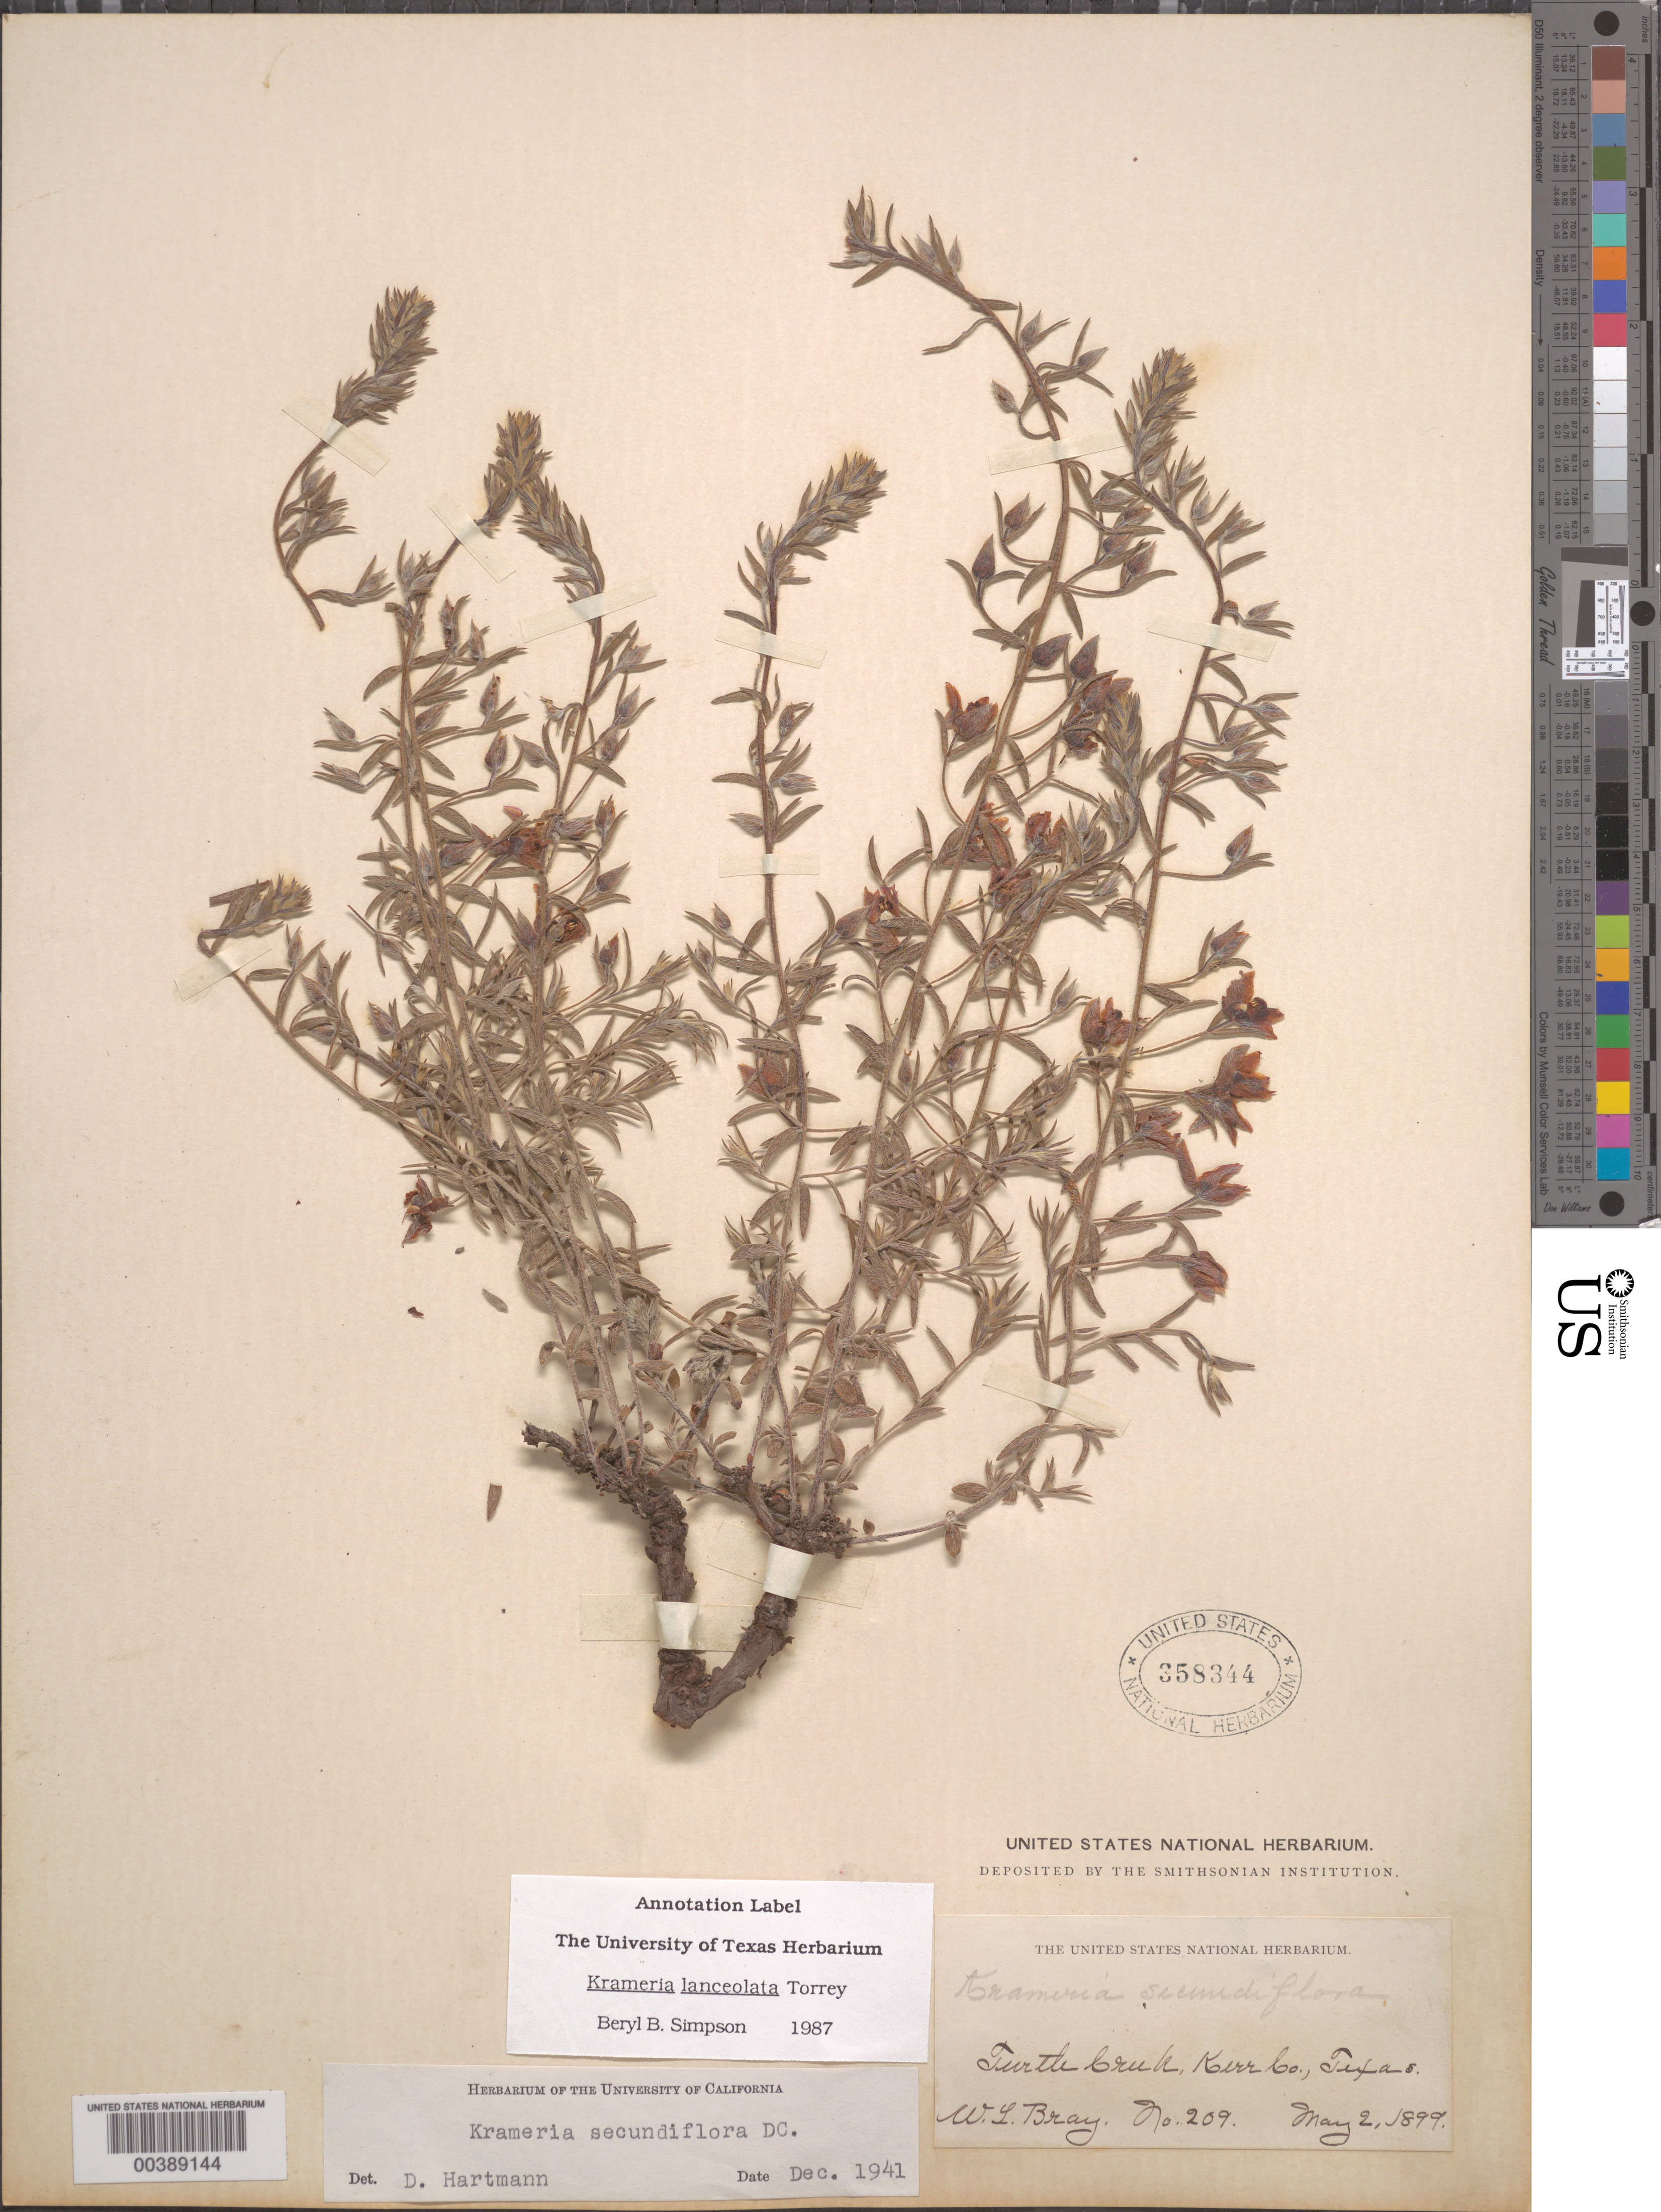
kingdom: Plantae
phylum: Tracheophyta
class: Magnoliopsida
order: Zygophyllales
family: Krameriaceae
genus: Krameria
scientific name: Krameria lanceolata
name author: Torr.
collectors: W. L. Bray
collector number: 209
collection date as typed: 02 May 1899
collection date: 1899-05-02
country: United States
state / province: Texas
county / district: Kerr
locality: Turtle creek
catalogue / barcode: US 358344